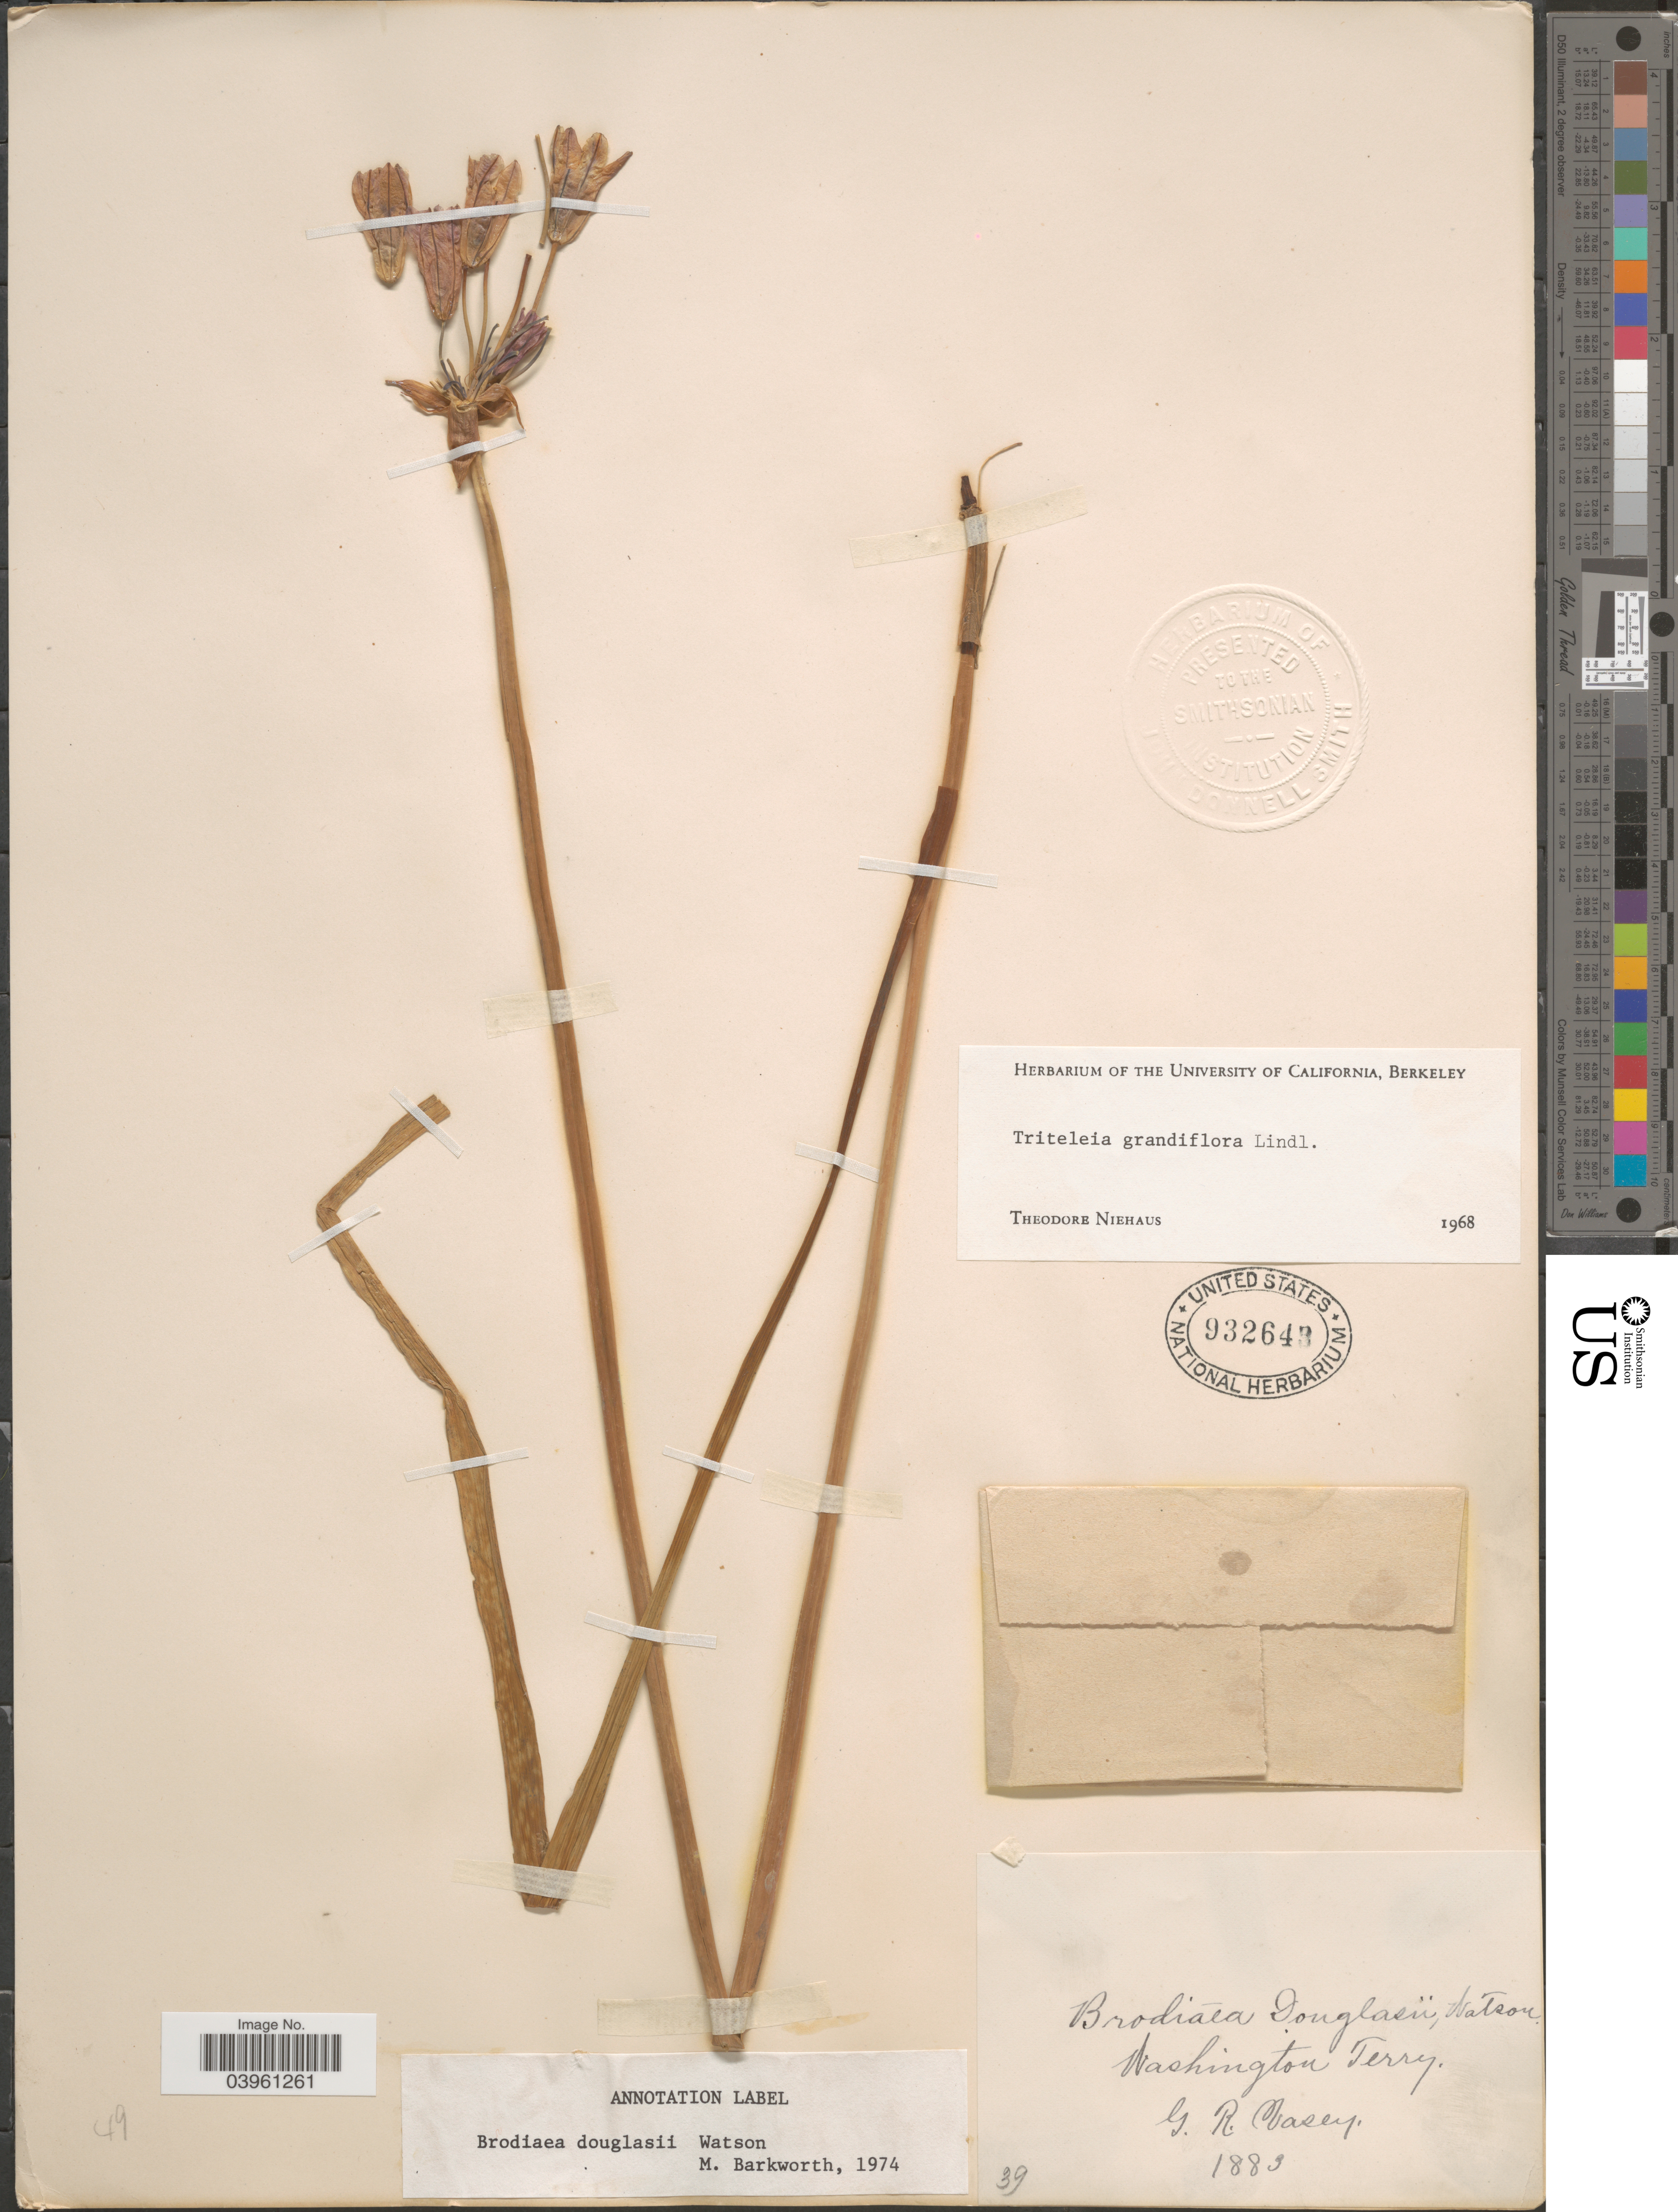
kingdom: Plantae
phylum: Tracheophyta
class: Liliopsida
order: Asparagales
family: Asparagaceae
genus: Triteleia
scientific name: Triteleia grandiflora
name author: Lindl.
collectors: G. R. Vasey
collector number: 39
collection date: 1883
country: United States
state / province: Washington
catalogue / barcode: US 932643